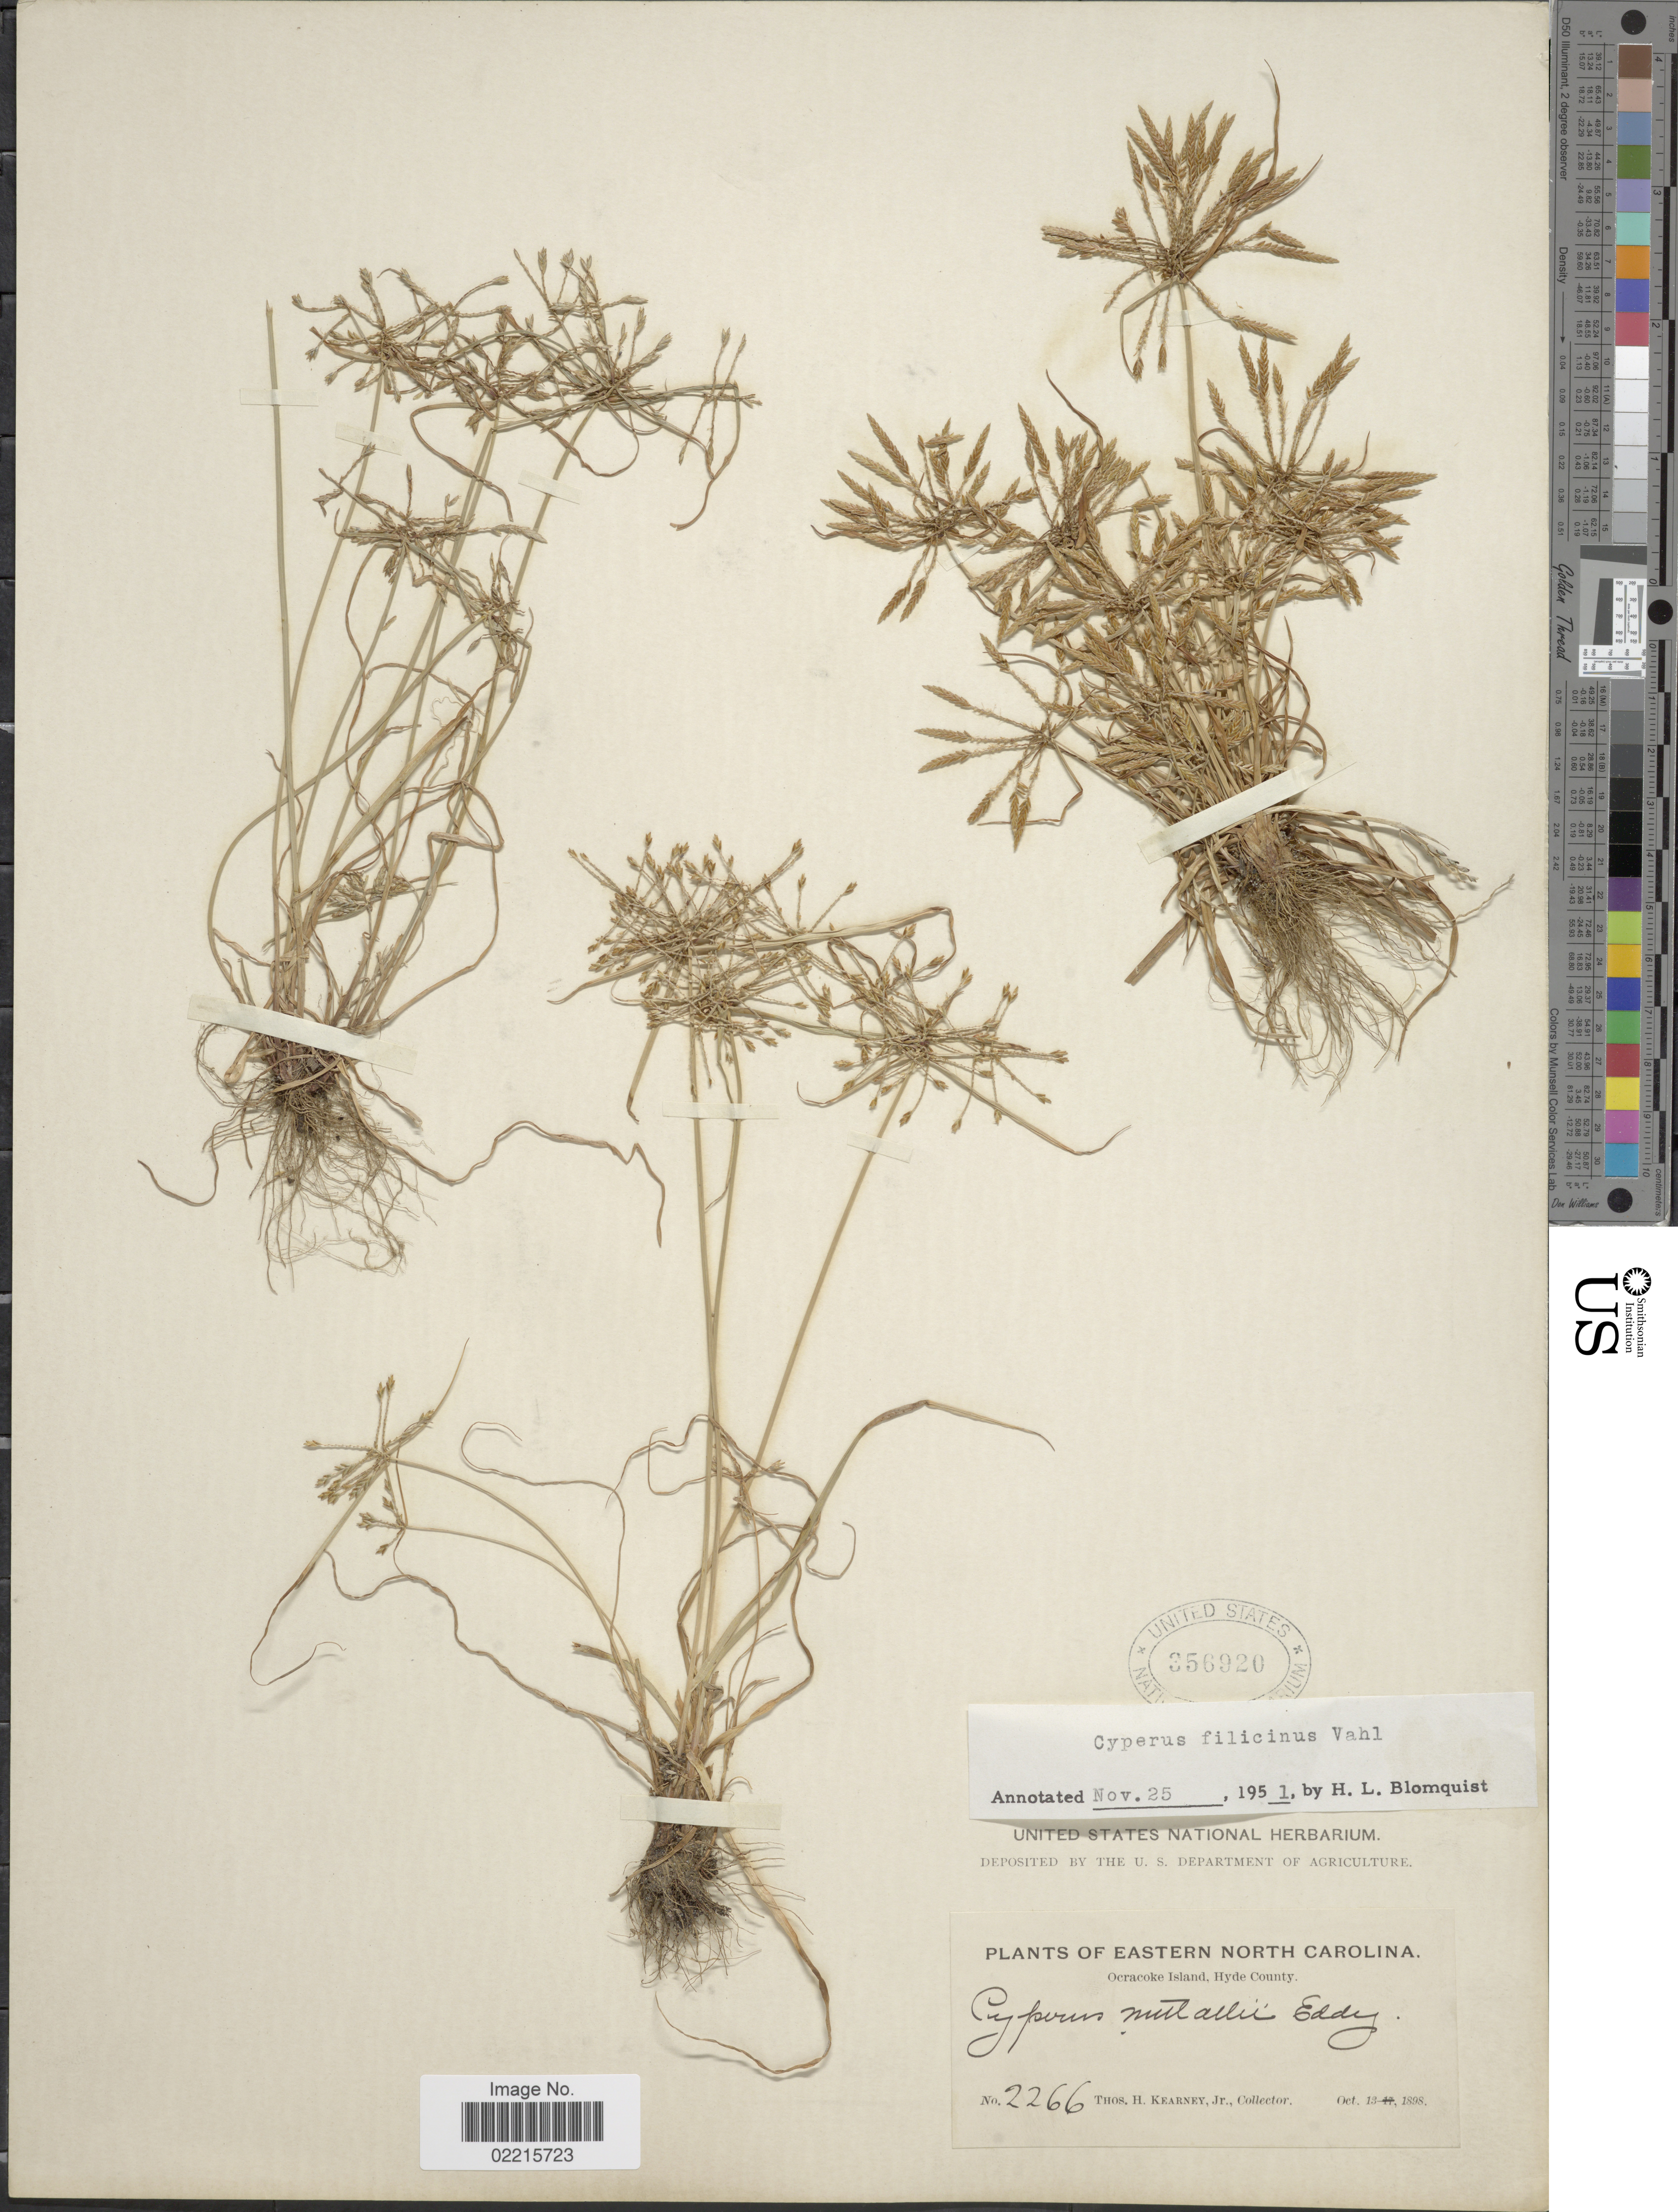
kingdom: Plantae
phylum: Tracheophyta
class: Liliopsida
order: Poales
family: Cyperaceae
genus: Cyperus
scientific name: Cyperus filicinus Vahl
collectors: T. H. Kearney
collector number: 2266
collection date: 1898-10-13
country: United States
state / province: North Carolina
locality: Eastern North Carolina, Ocracoke Island, Hyde County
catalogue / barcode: US 356920